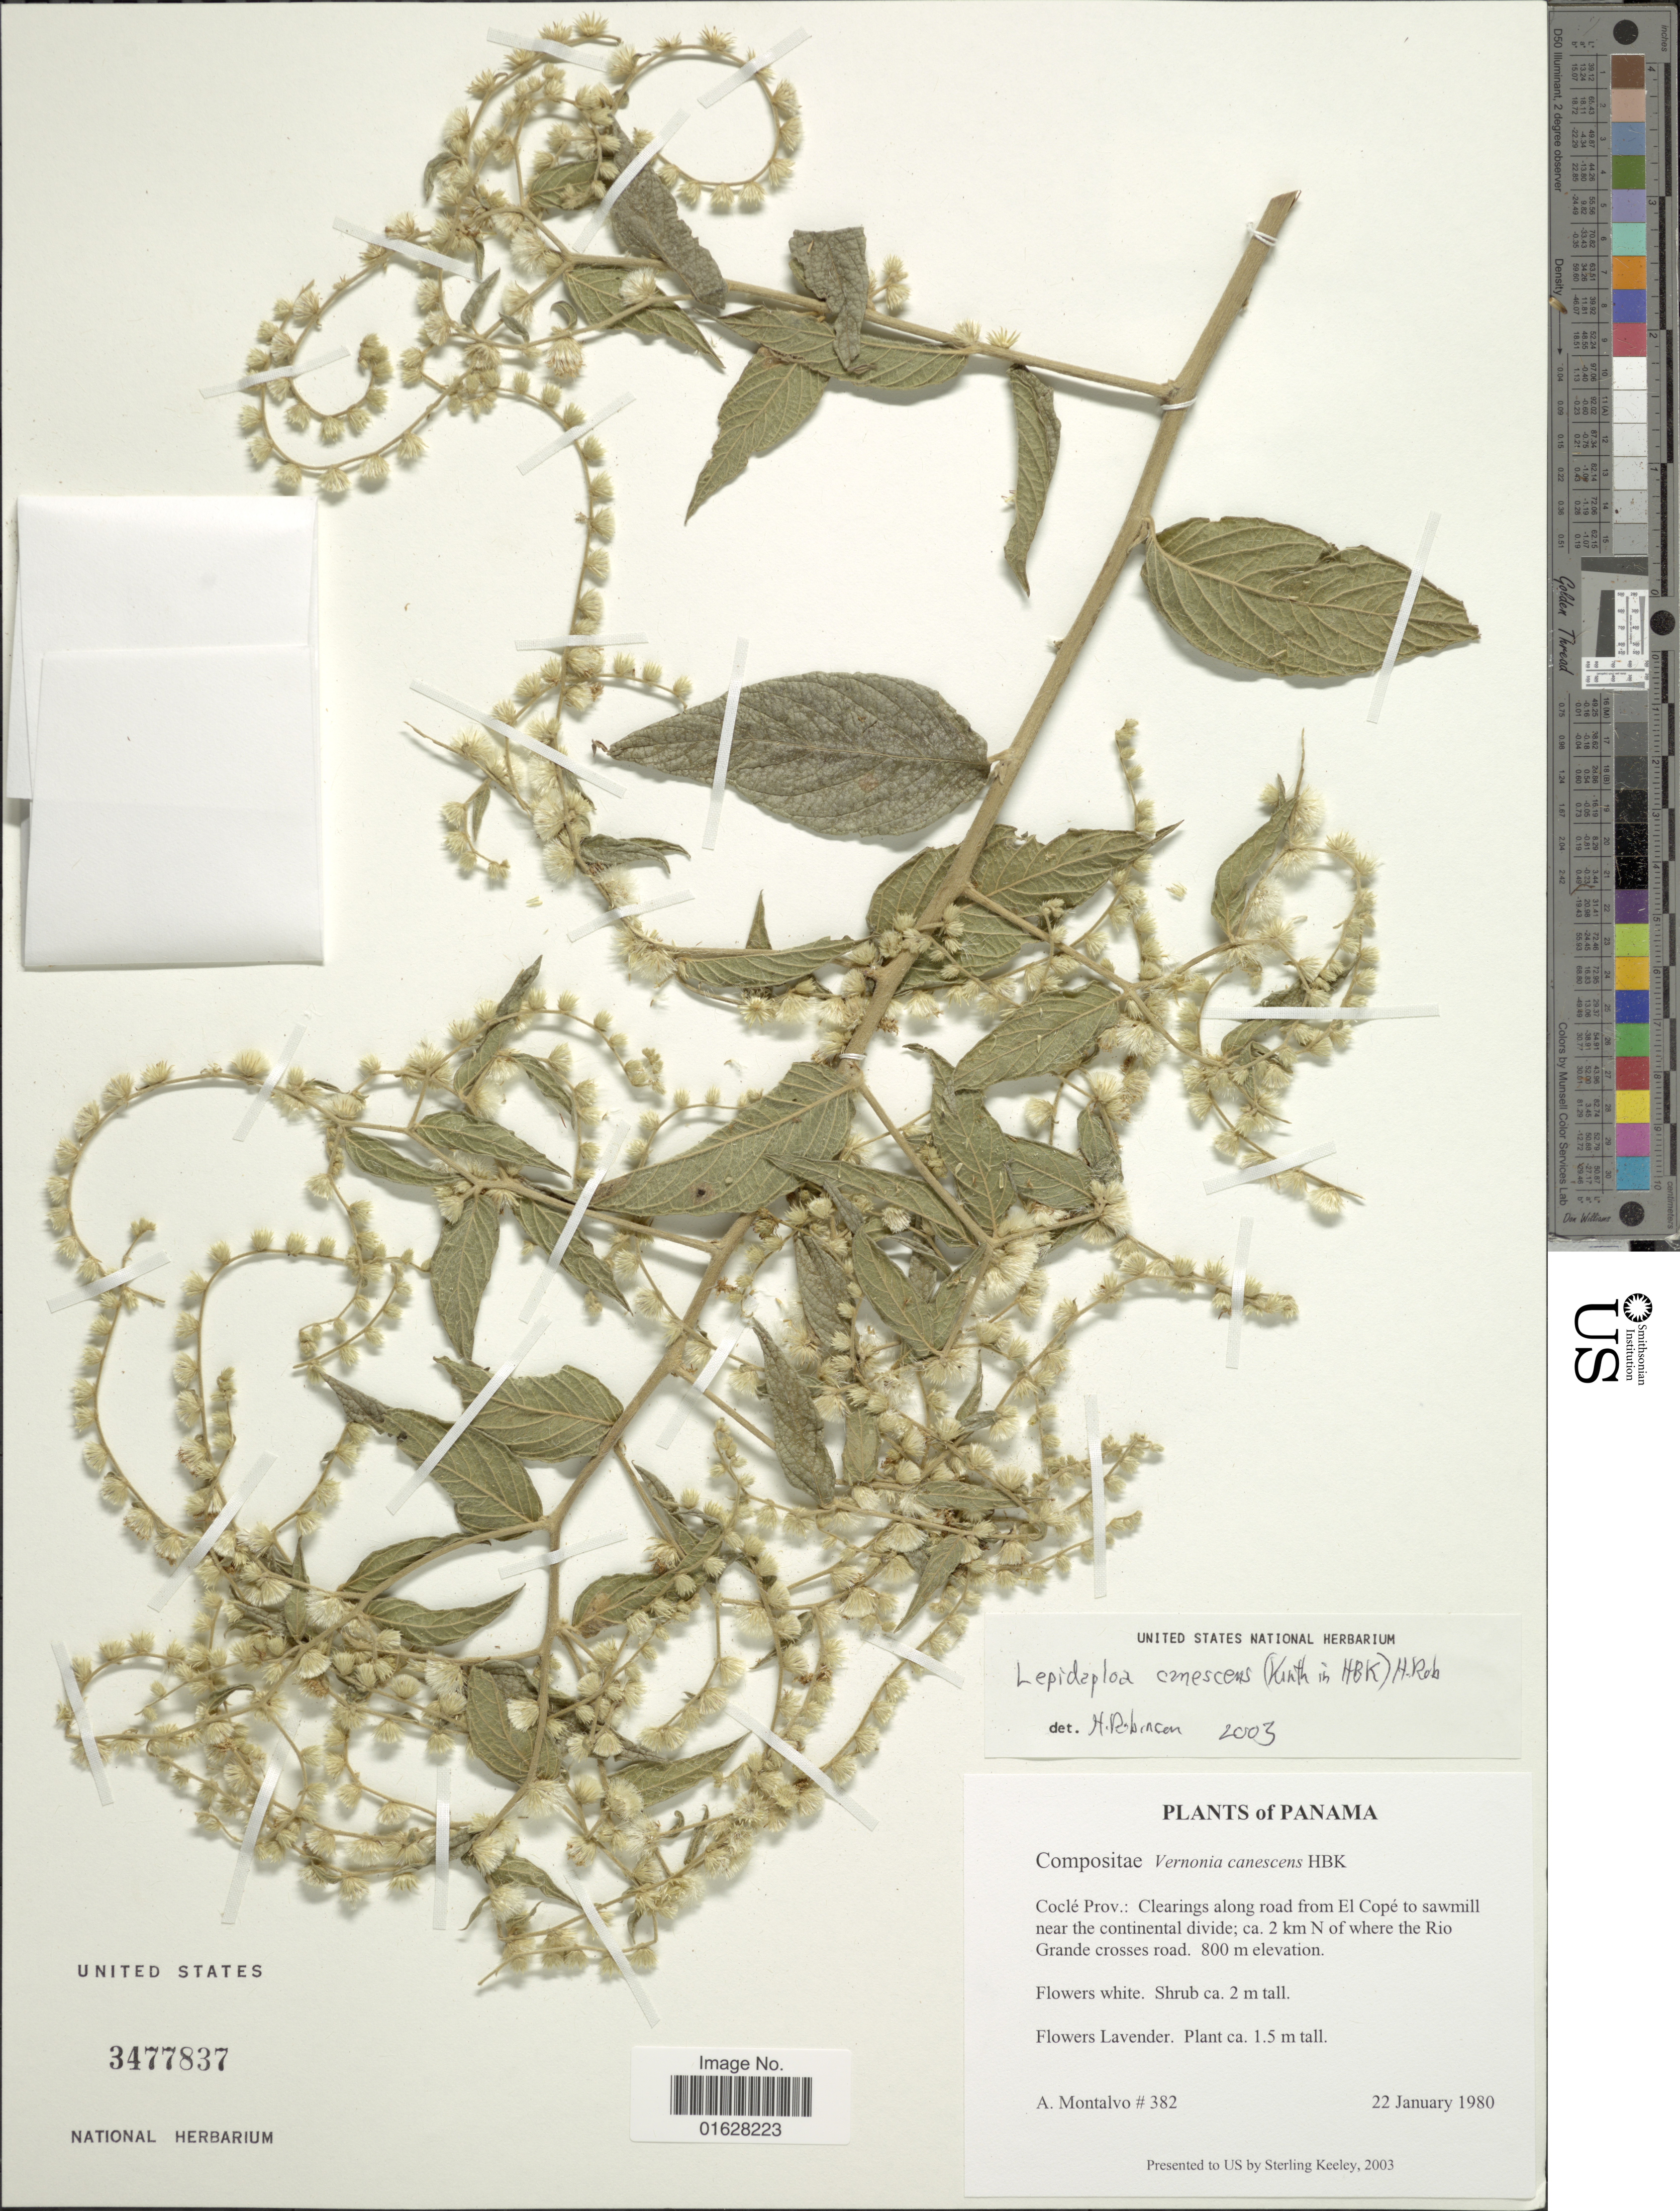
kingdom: Plantae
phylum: Tracheophyta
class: Magnoliopsida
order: Asterales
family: Asteraceae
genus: Lepidaploa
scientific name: Lepidaploa canescens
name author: (Kunth) H. Rob.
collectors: A. Montalvo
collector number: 382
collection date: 1980-01-22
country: Panama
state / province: Coclé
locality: Cocle Province, clearing along road from El Cope to sawmill near the continental divide, ca 2 km N of where the Rio Grande crosses road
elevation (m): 800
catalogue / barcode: US 3477837